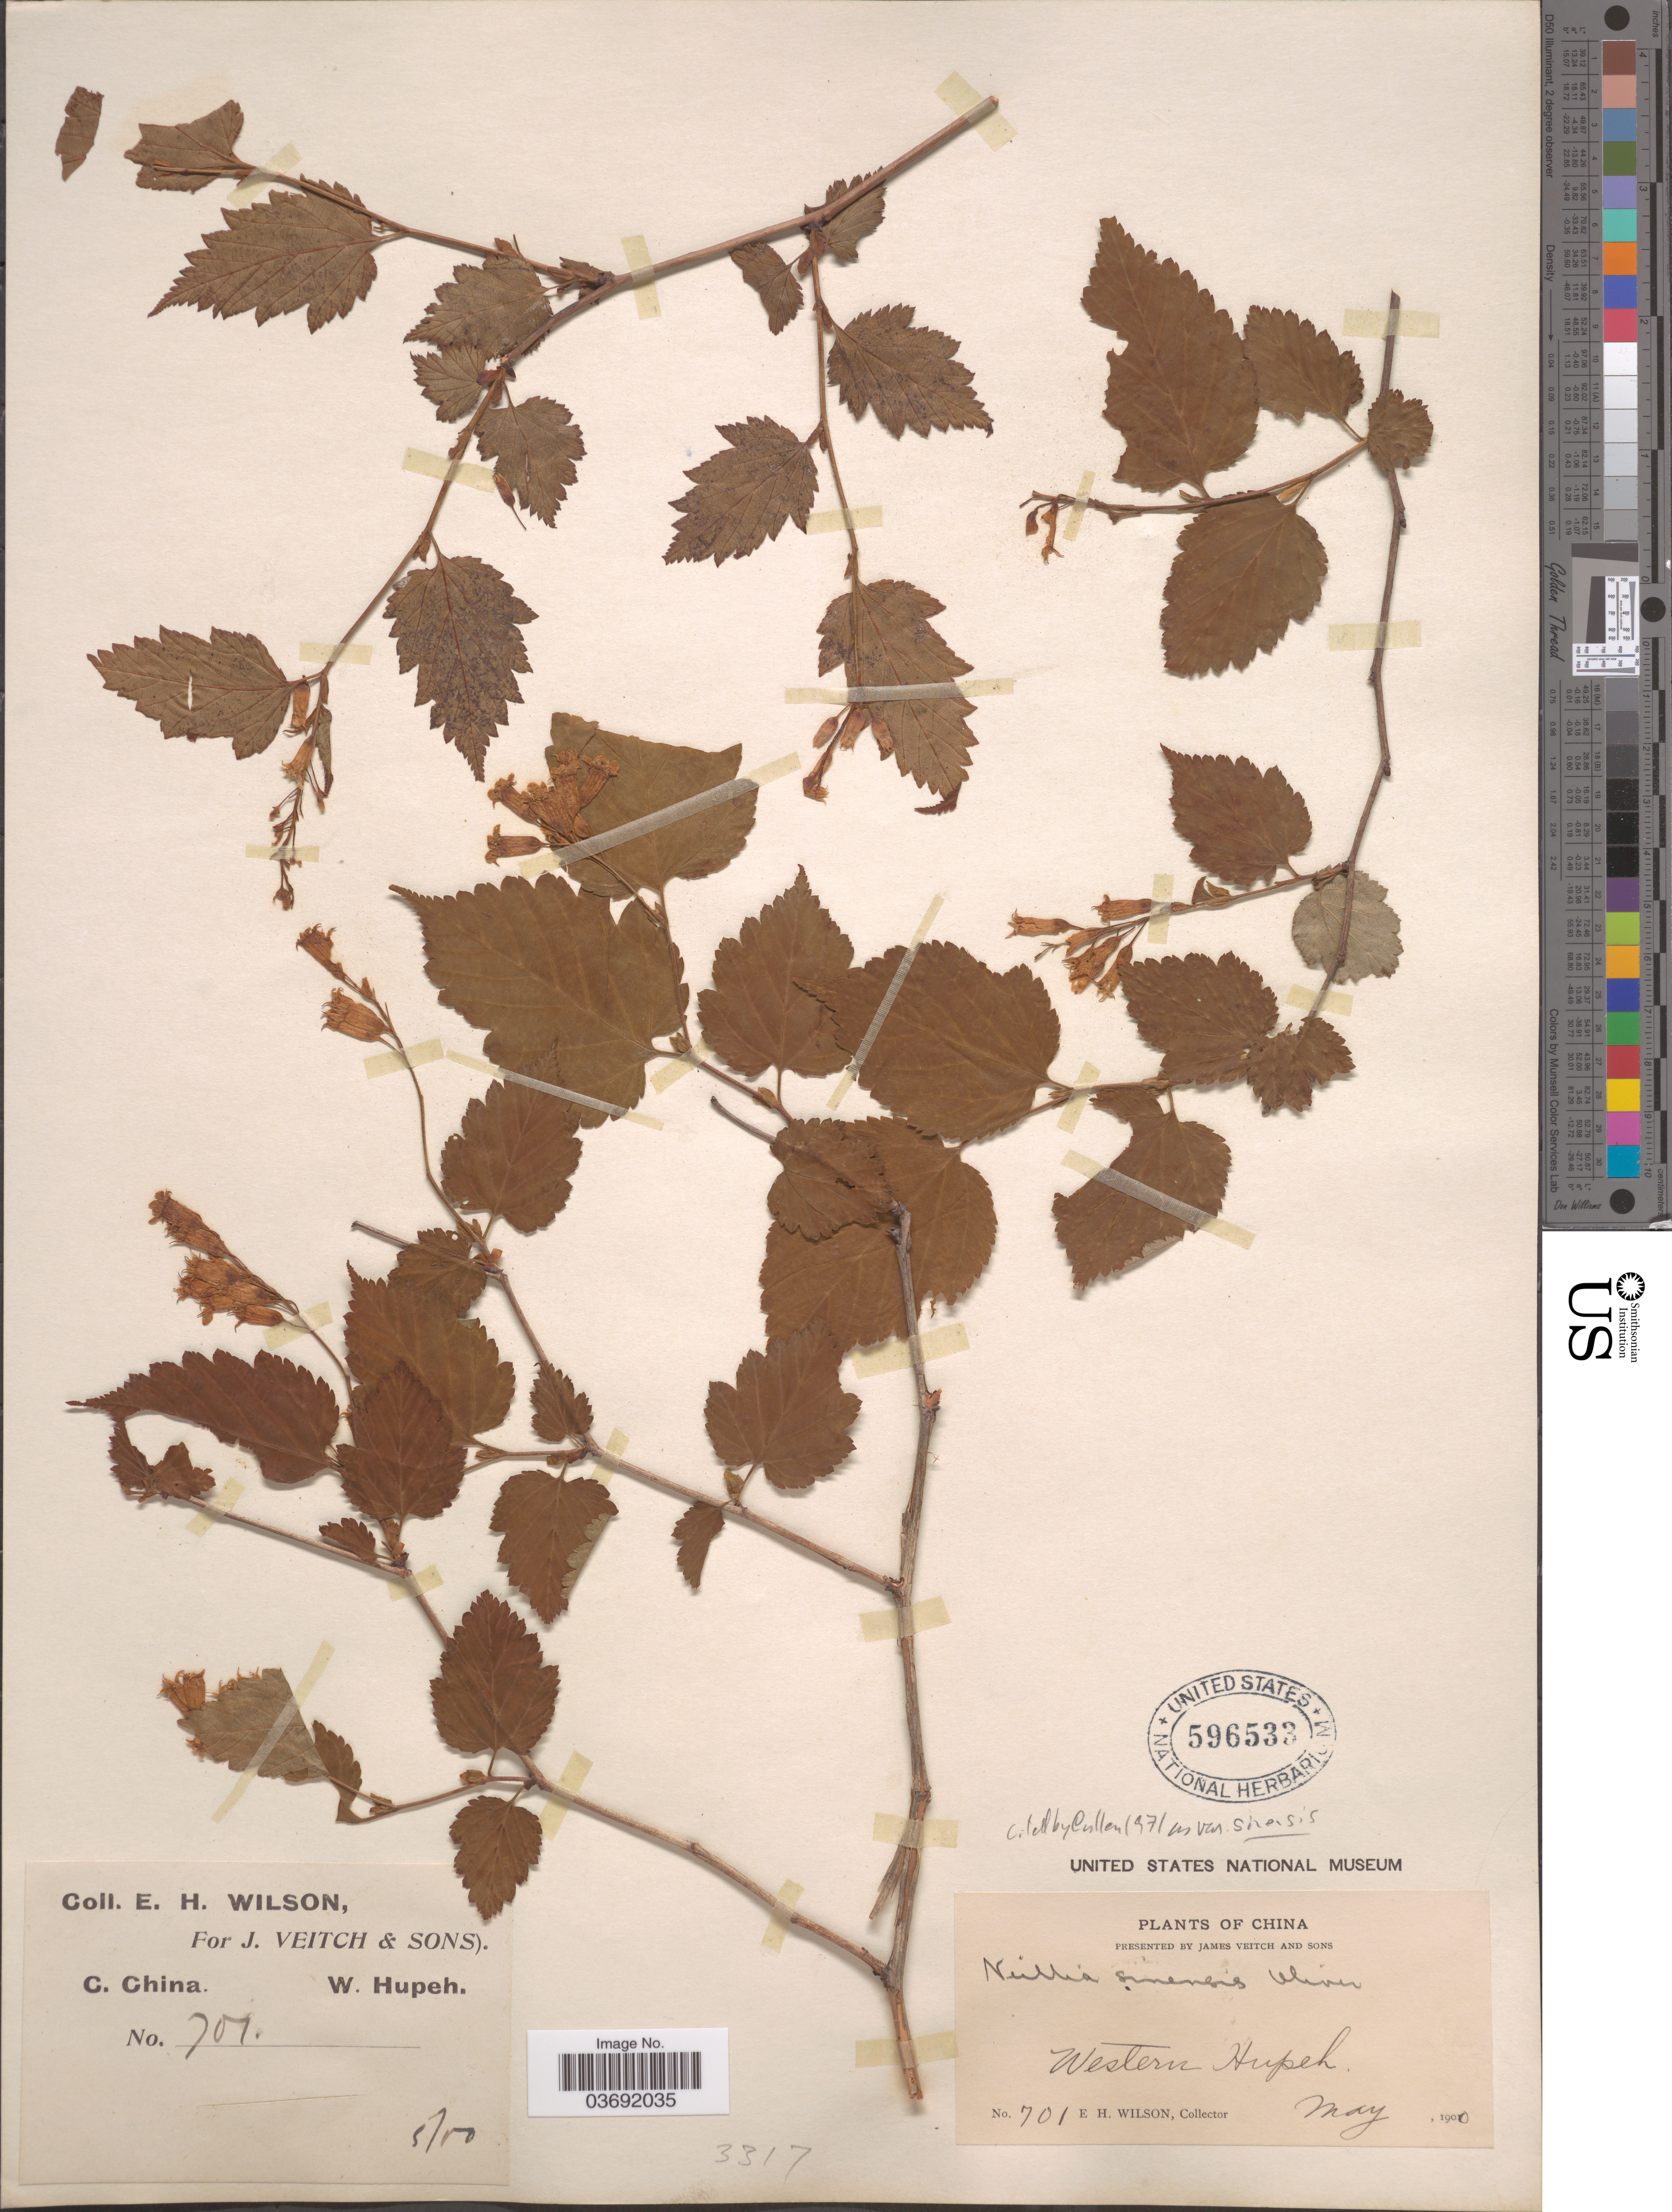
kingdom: Plantae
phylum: Tracheophyta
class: Magnoliopsida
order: Rosales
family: Rosaceae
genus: Neillia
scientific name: Neillia sinensis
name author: Oliv.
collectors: E. Wilson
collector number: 701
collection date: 1900-05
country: China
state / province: Hubei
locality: Western Hupeh.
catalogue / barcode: US 596533